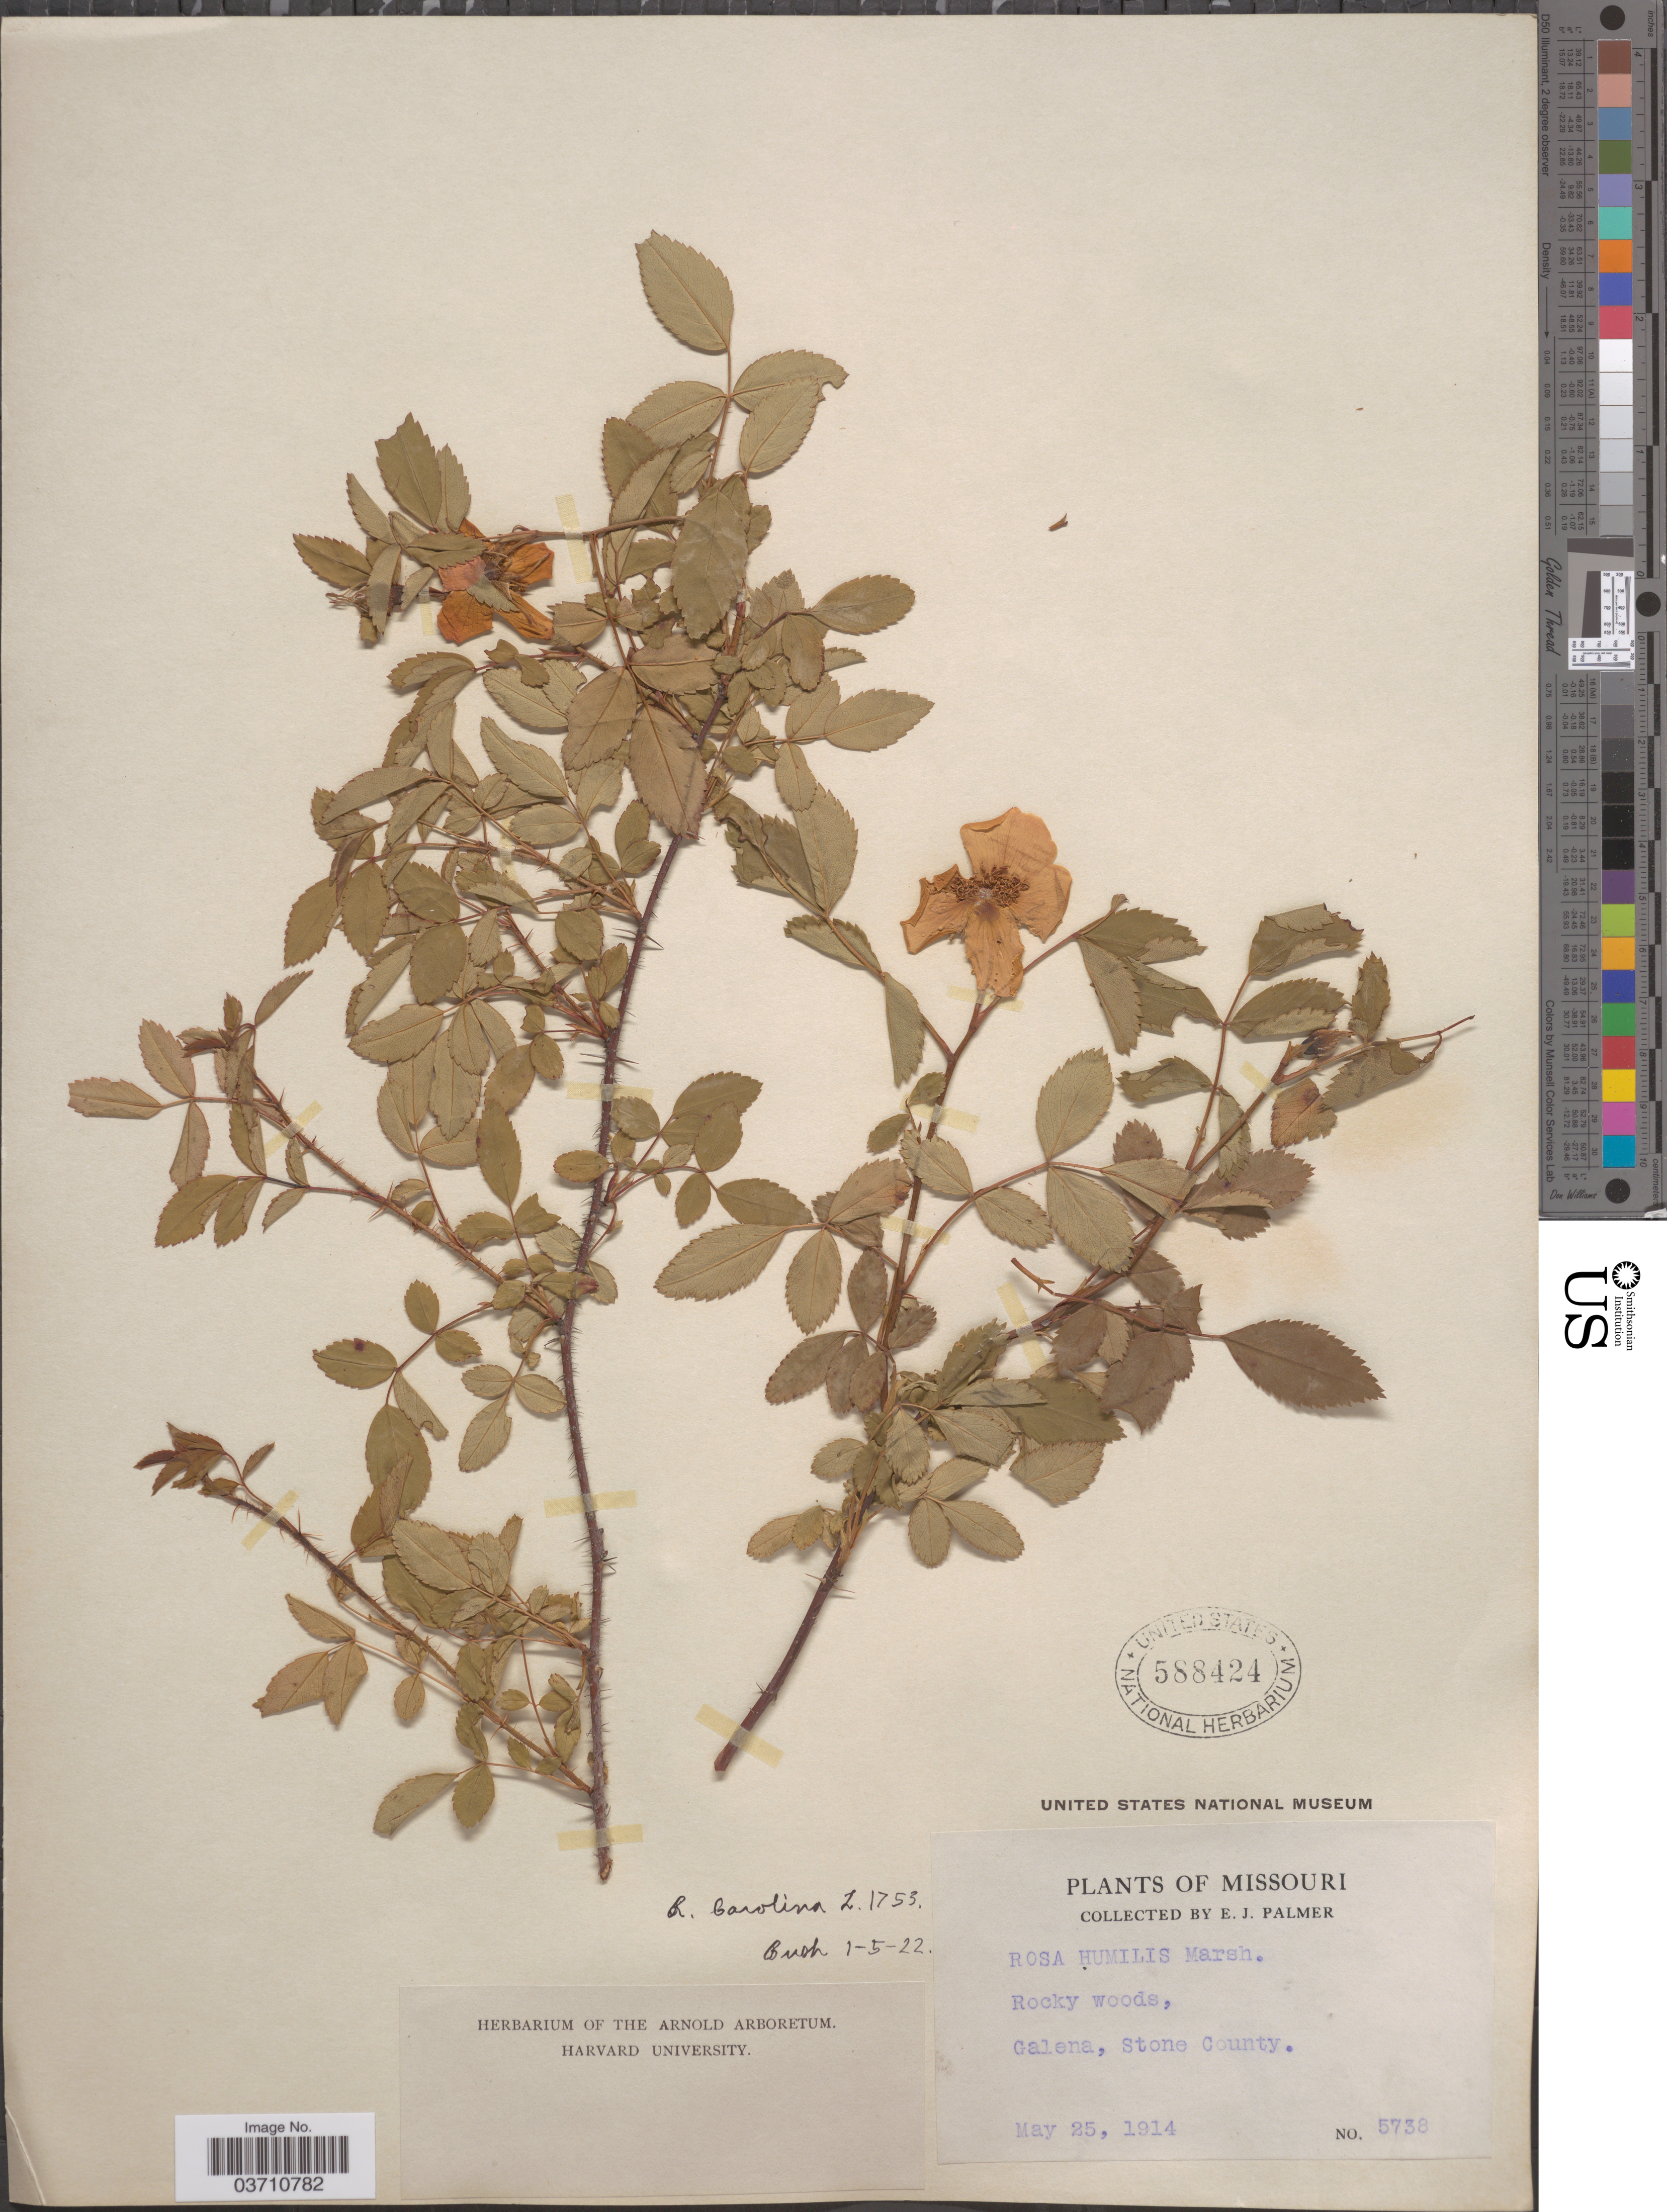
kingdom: Plantae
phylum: Tracheophyta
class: Magnoliopsida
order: Rosales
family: Rosaceae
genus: Rosa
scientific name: Rosa carolina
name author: L.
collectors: E. J. Palmer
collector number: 5738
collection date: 1914-05-25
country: United States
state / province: Missouri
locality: Galena, Stone County.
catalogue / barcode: US 588424